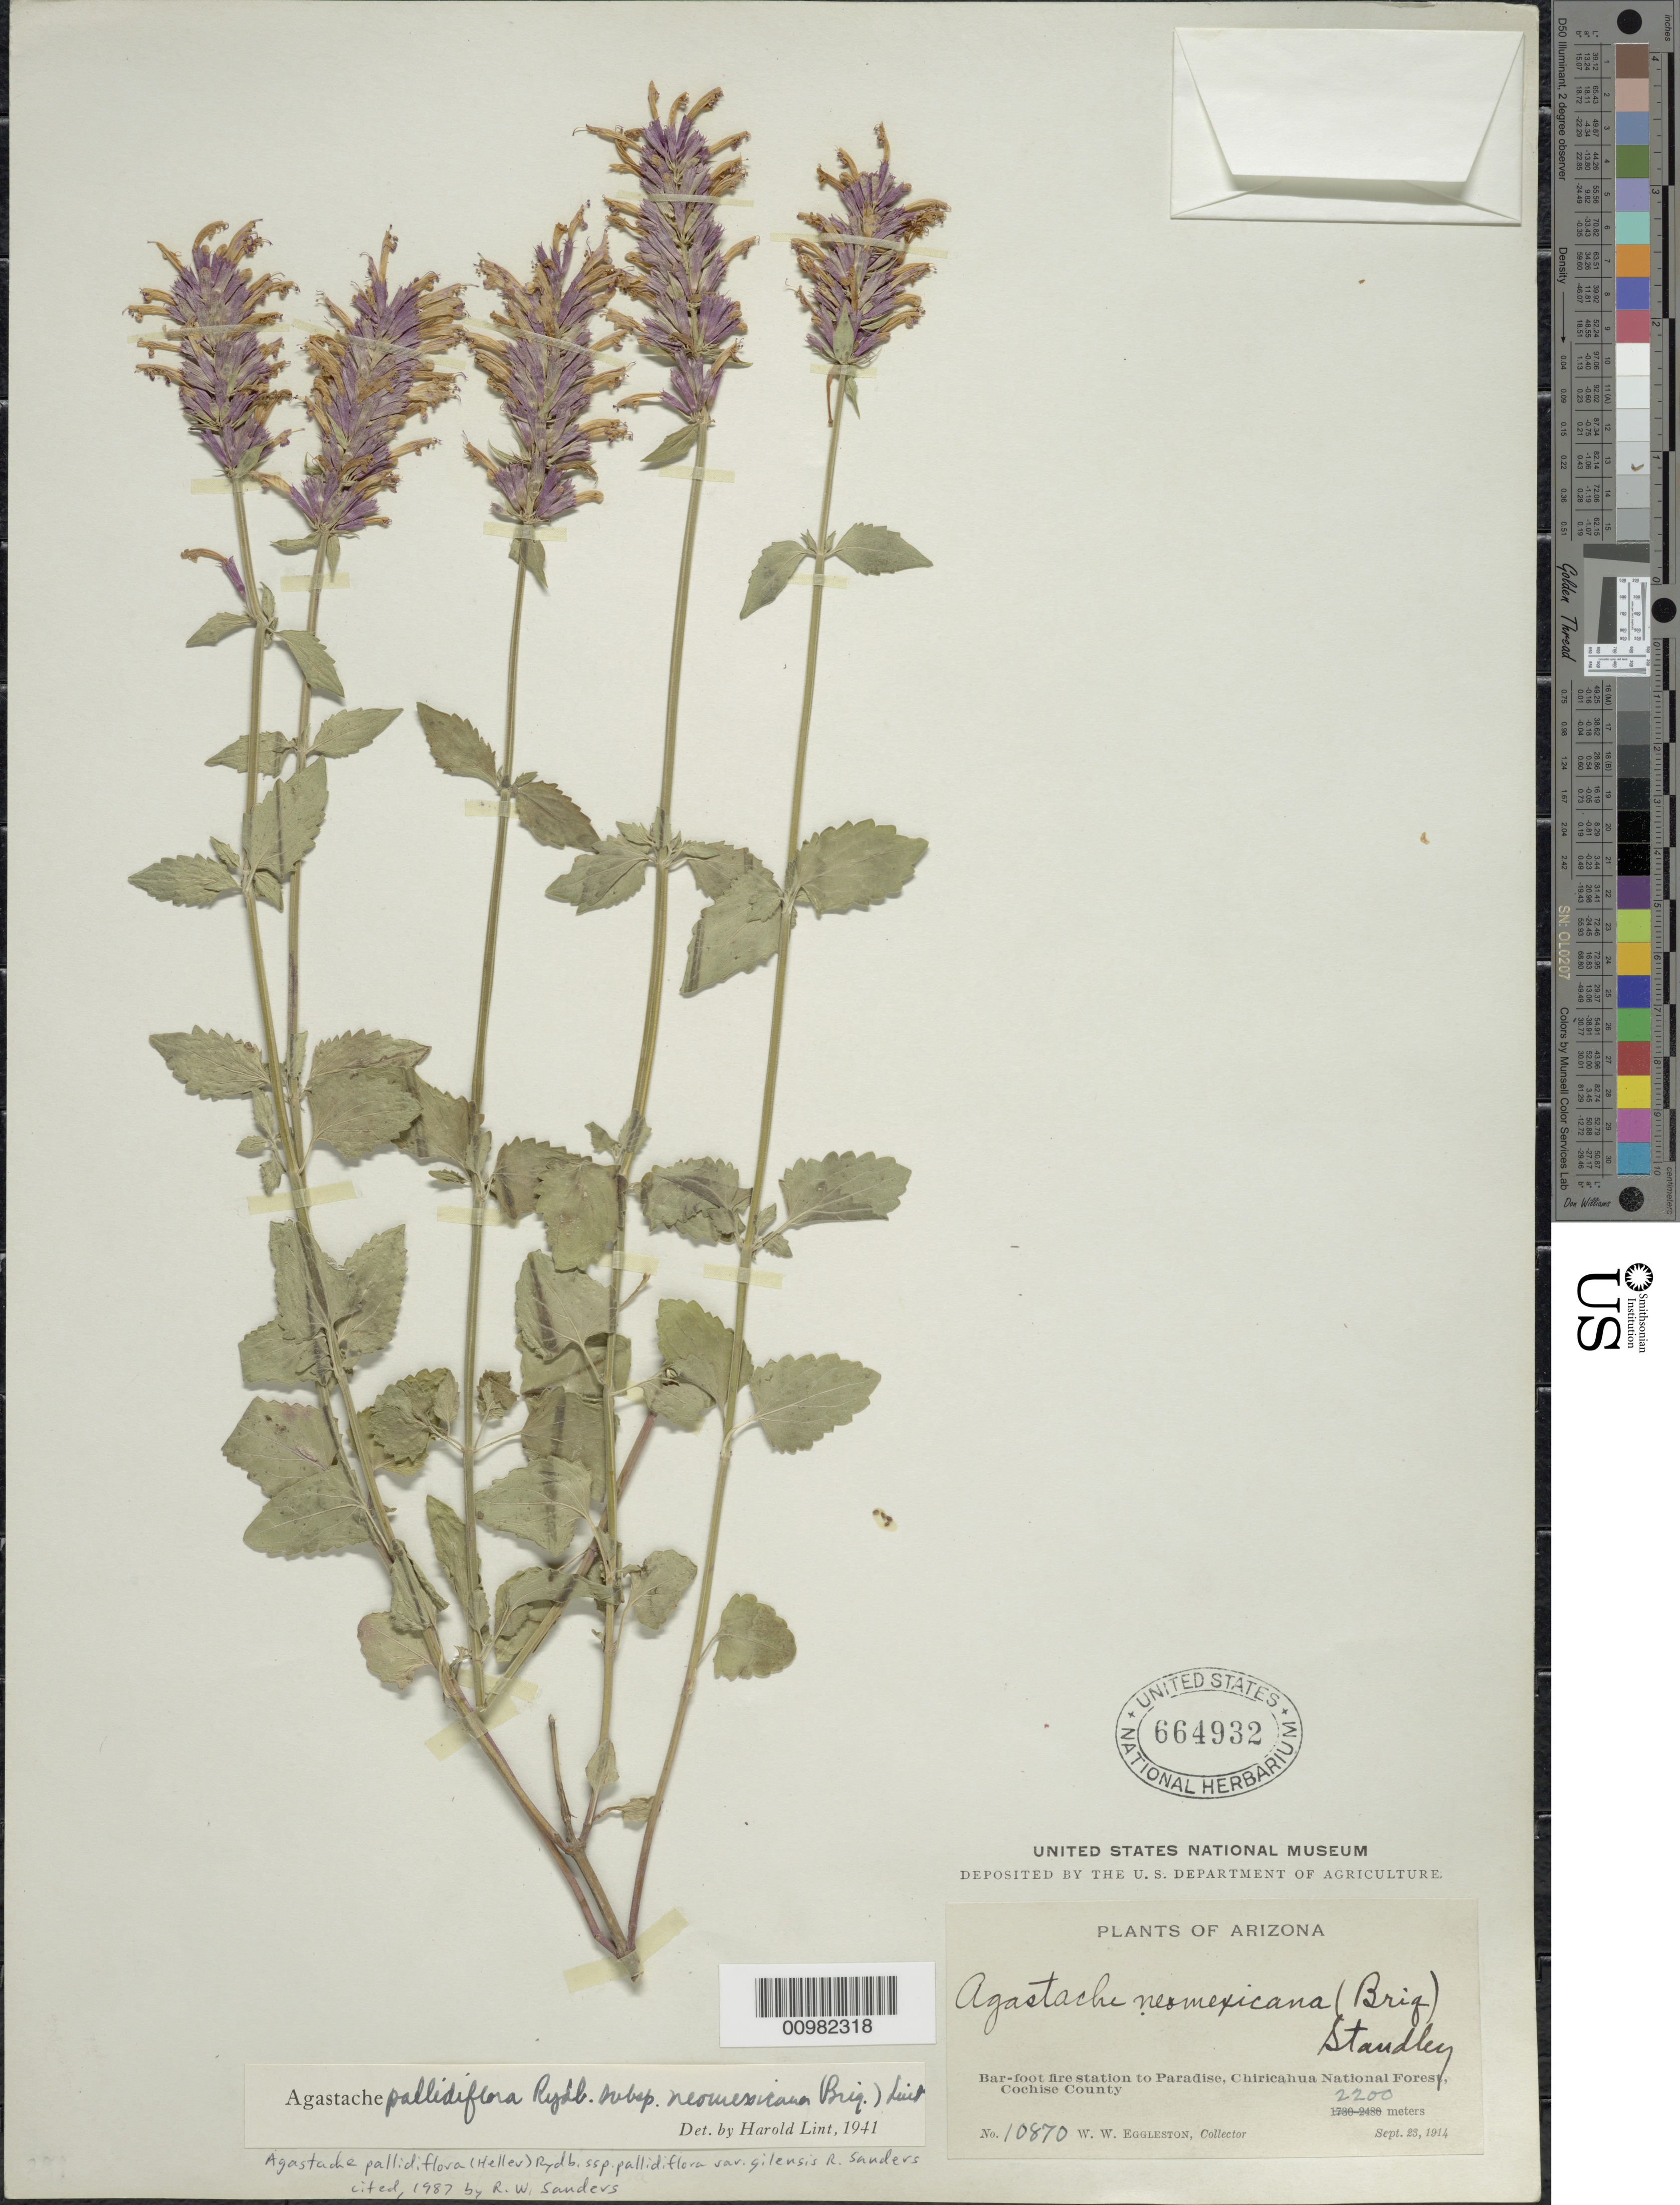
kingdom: Plantae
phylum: Tracheophyta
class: Magnoliopsida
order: Lamiales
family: Lamiaceae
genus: Agastache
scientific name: Agastache pallidiflora var. gilensis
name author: R. W. Sanders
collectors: W. W. Eggleston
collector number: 10870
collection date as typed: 23 Sep 1914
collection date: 1914-09-23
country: United States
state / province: Arizona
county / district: Cochise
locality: Chiricahua National Forest; Bar-foot fire station to Paradise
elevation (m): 2200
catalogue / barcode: US 664932